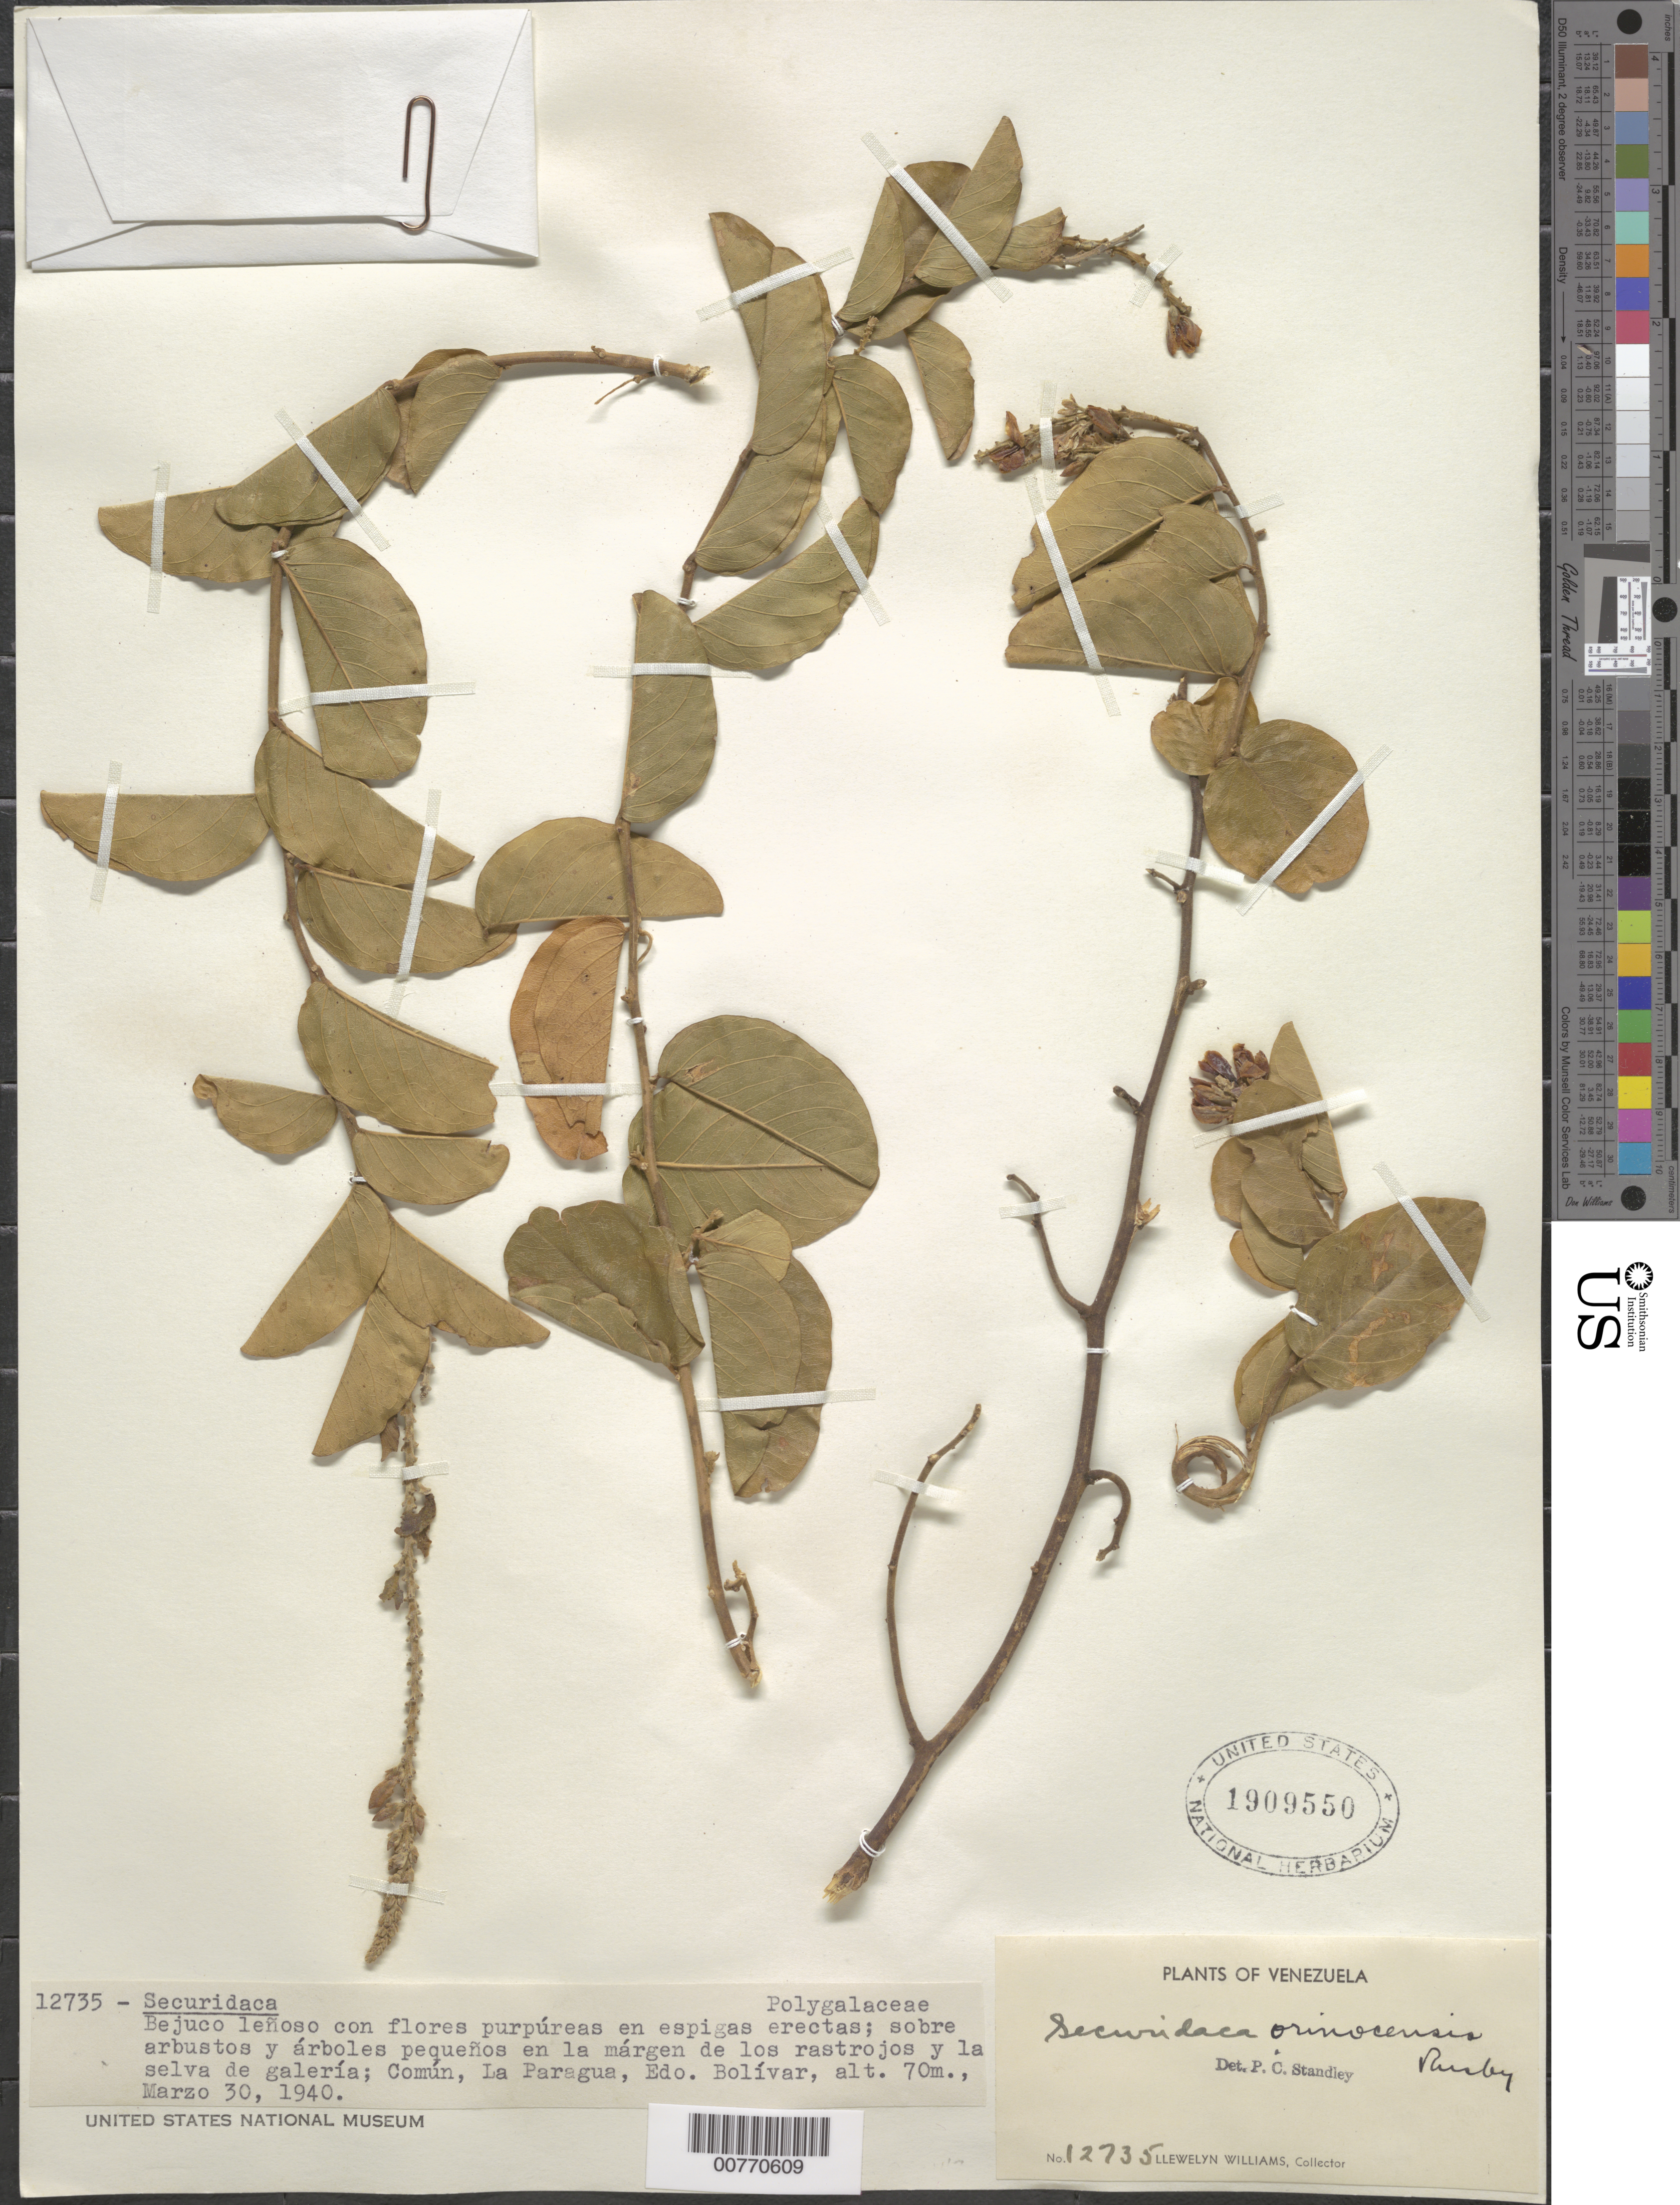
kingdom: Plantae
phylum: Tracheophyta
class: Magnoliopsida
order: Fabales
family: Polygalaceae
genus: Securidaca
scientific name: Securidaca pendula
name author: Bonpl.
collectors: Ll. Williams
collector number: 12735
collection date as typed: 30-Mar-40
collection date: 1940-03-30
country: Venezuela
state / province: Bolívar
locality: La Paragua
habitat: On trees and shrubs, edge of stubble and gallery forest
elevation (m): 70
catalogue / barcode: US 1909550